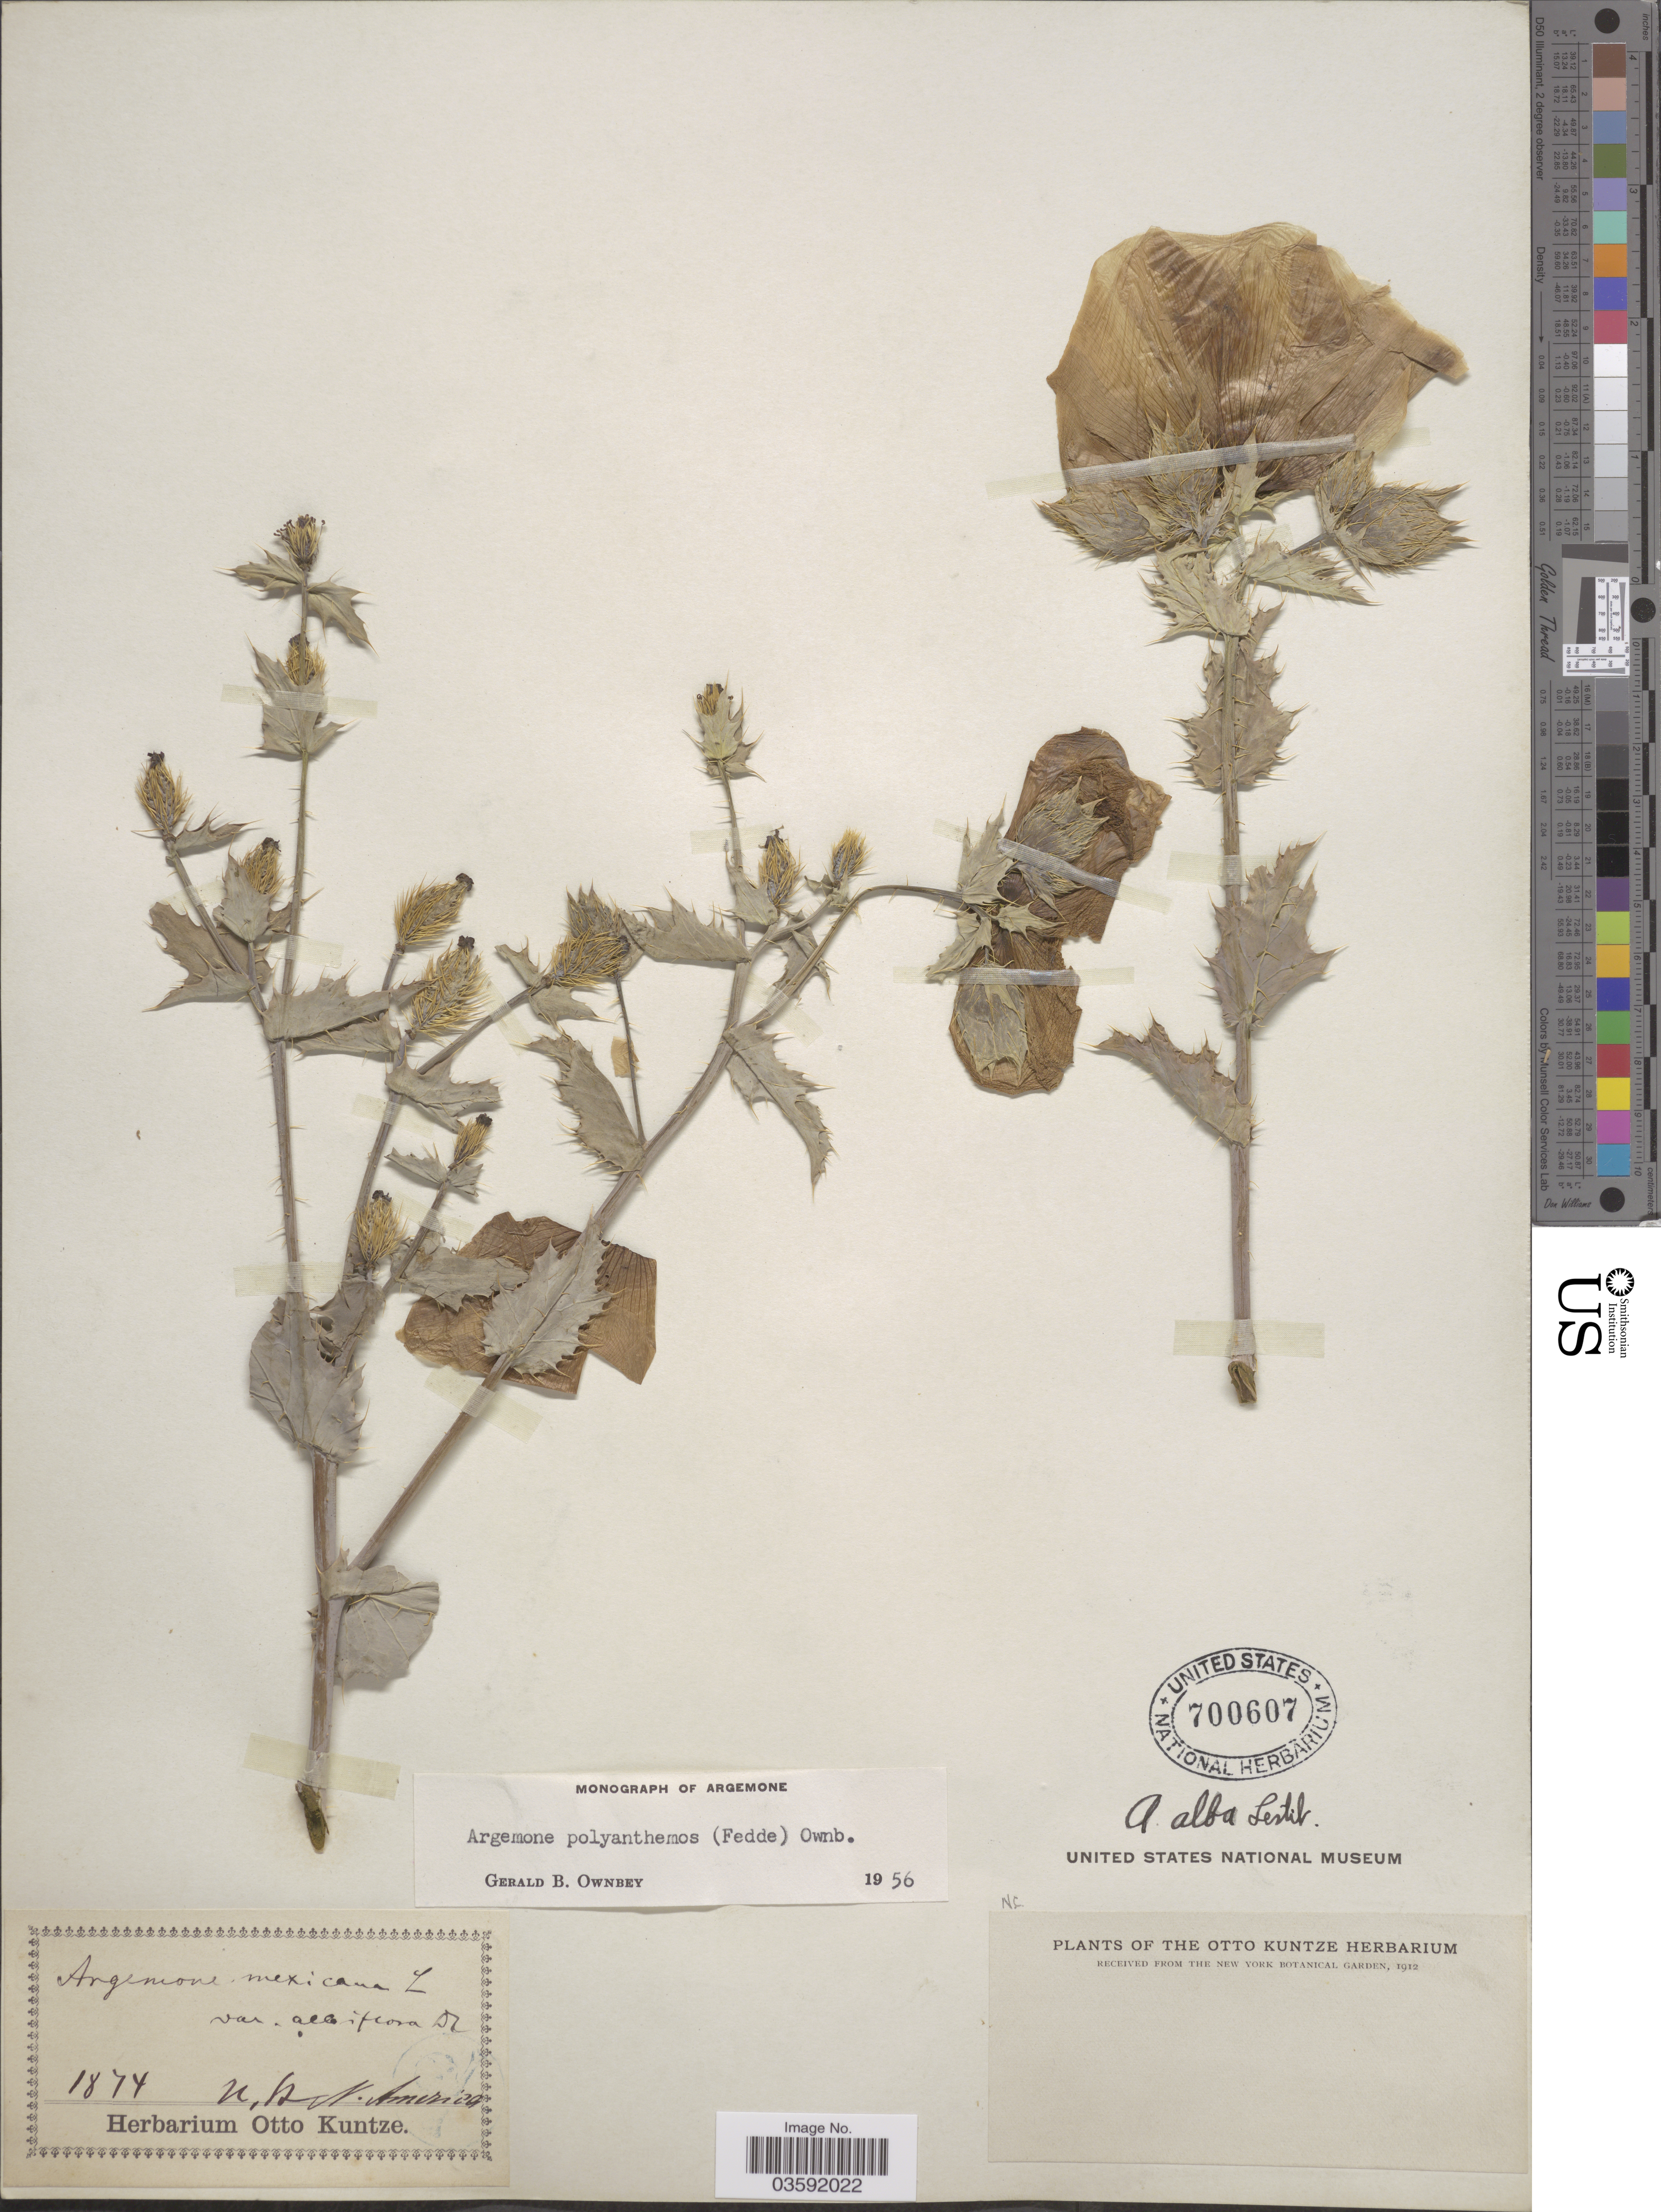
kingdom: Plantae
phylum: Tracheophyta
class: Magnoliopsida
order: Ranunculales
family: Papaveraceae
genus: Argemone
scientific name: Argemone polyanthemos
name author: (Fedde) G.B. Ownbey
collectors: ex herb. Otto Kuntze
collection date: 1874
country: United States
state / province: New Hampshire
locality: N. H.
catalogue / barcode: US 700607